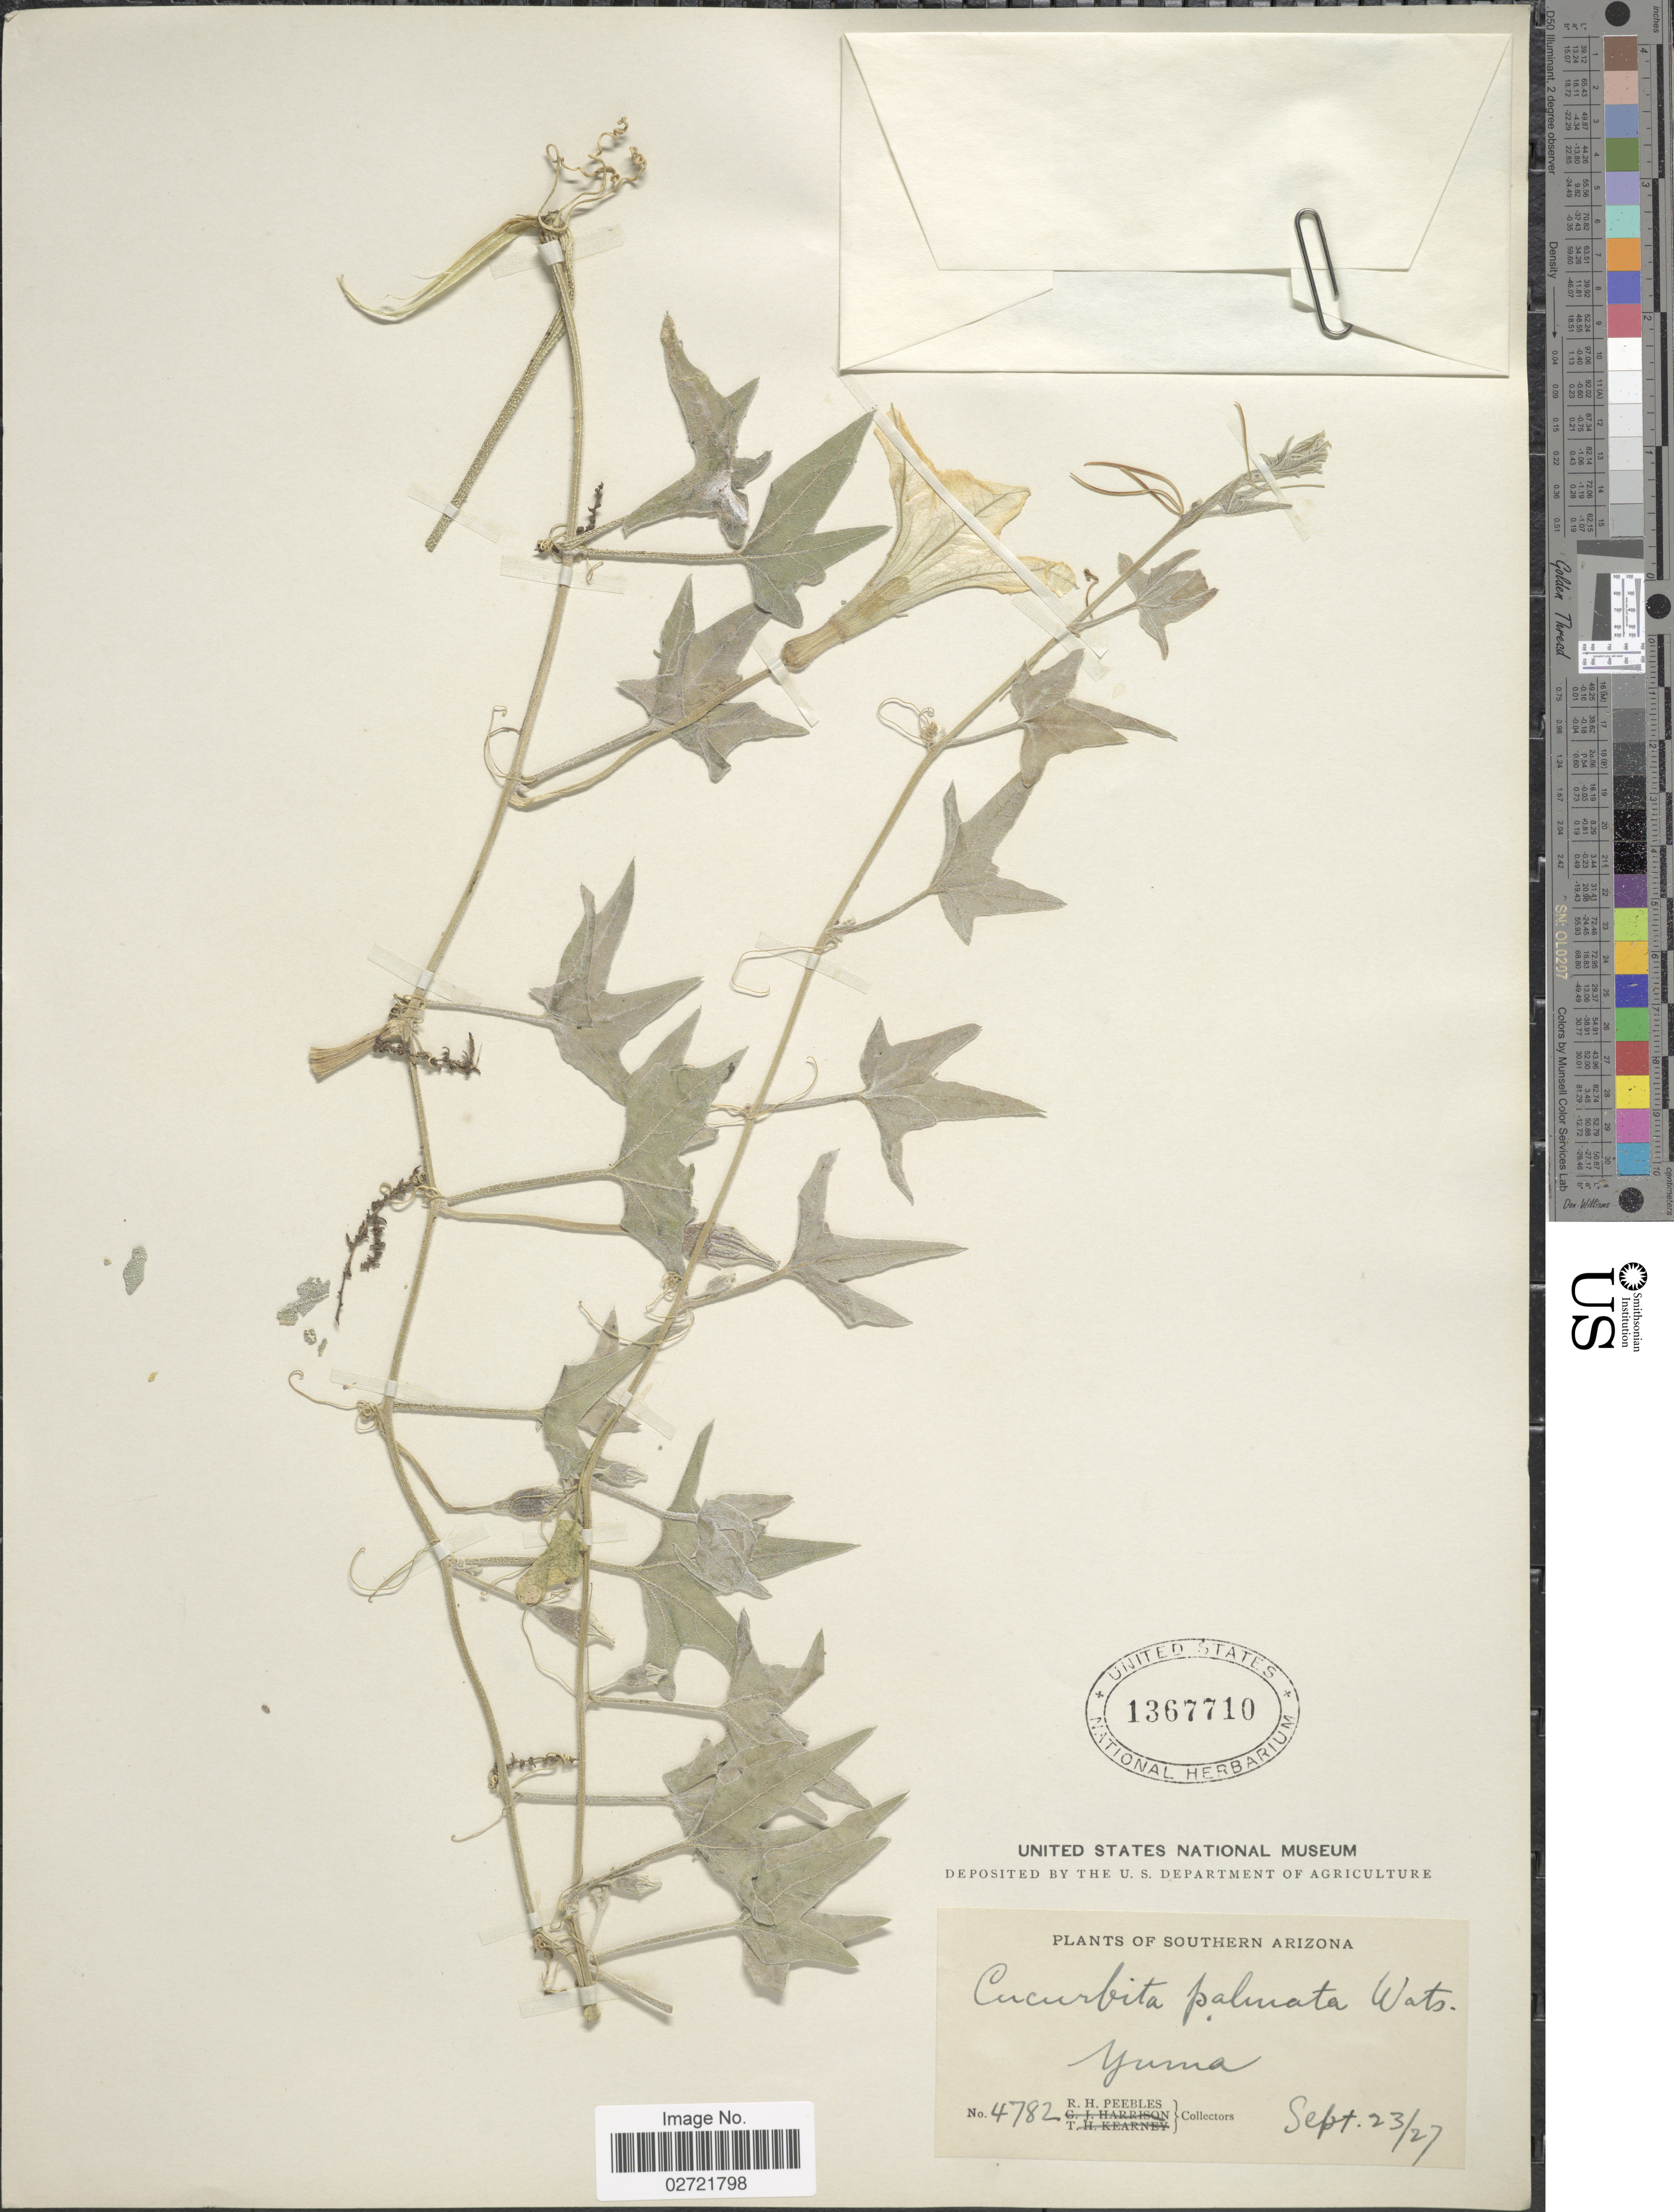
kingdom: Plantae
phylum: Tracheophyta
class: Magnoliopsida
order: Cucurbitales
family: Cucurbitaceae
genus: Cucurbita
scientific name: Cucurbita palmata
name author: S. Watson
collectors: R. H. Peebles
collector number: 4782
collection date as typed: Transcribed d/m/y: 23/9/27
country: United States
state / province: Arizona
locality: Southern Arizona, Yuma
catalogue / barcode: US 1367710